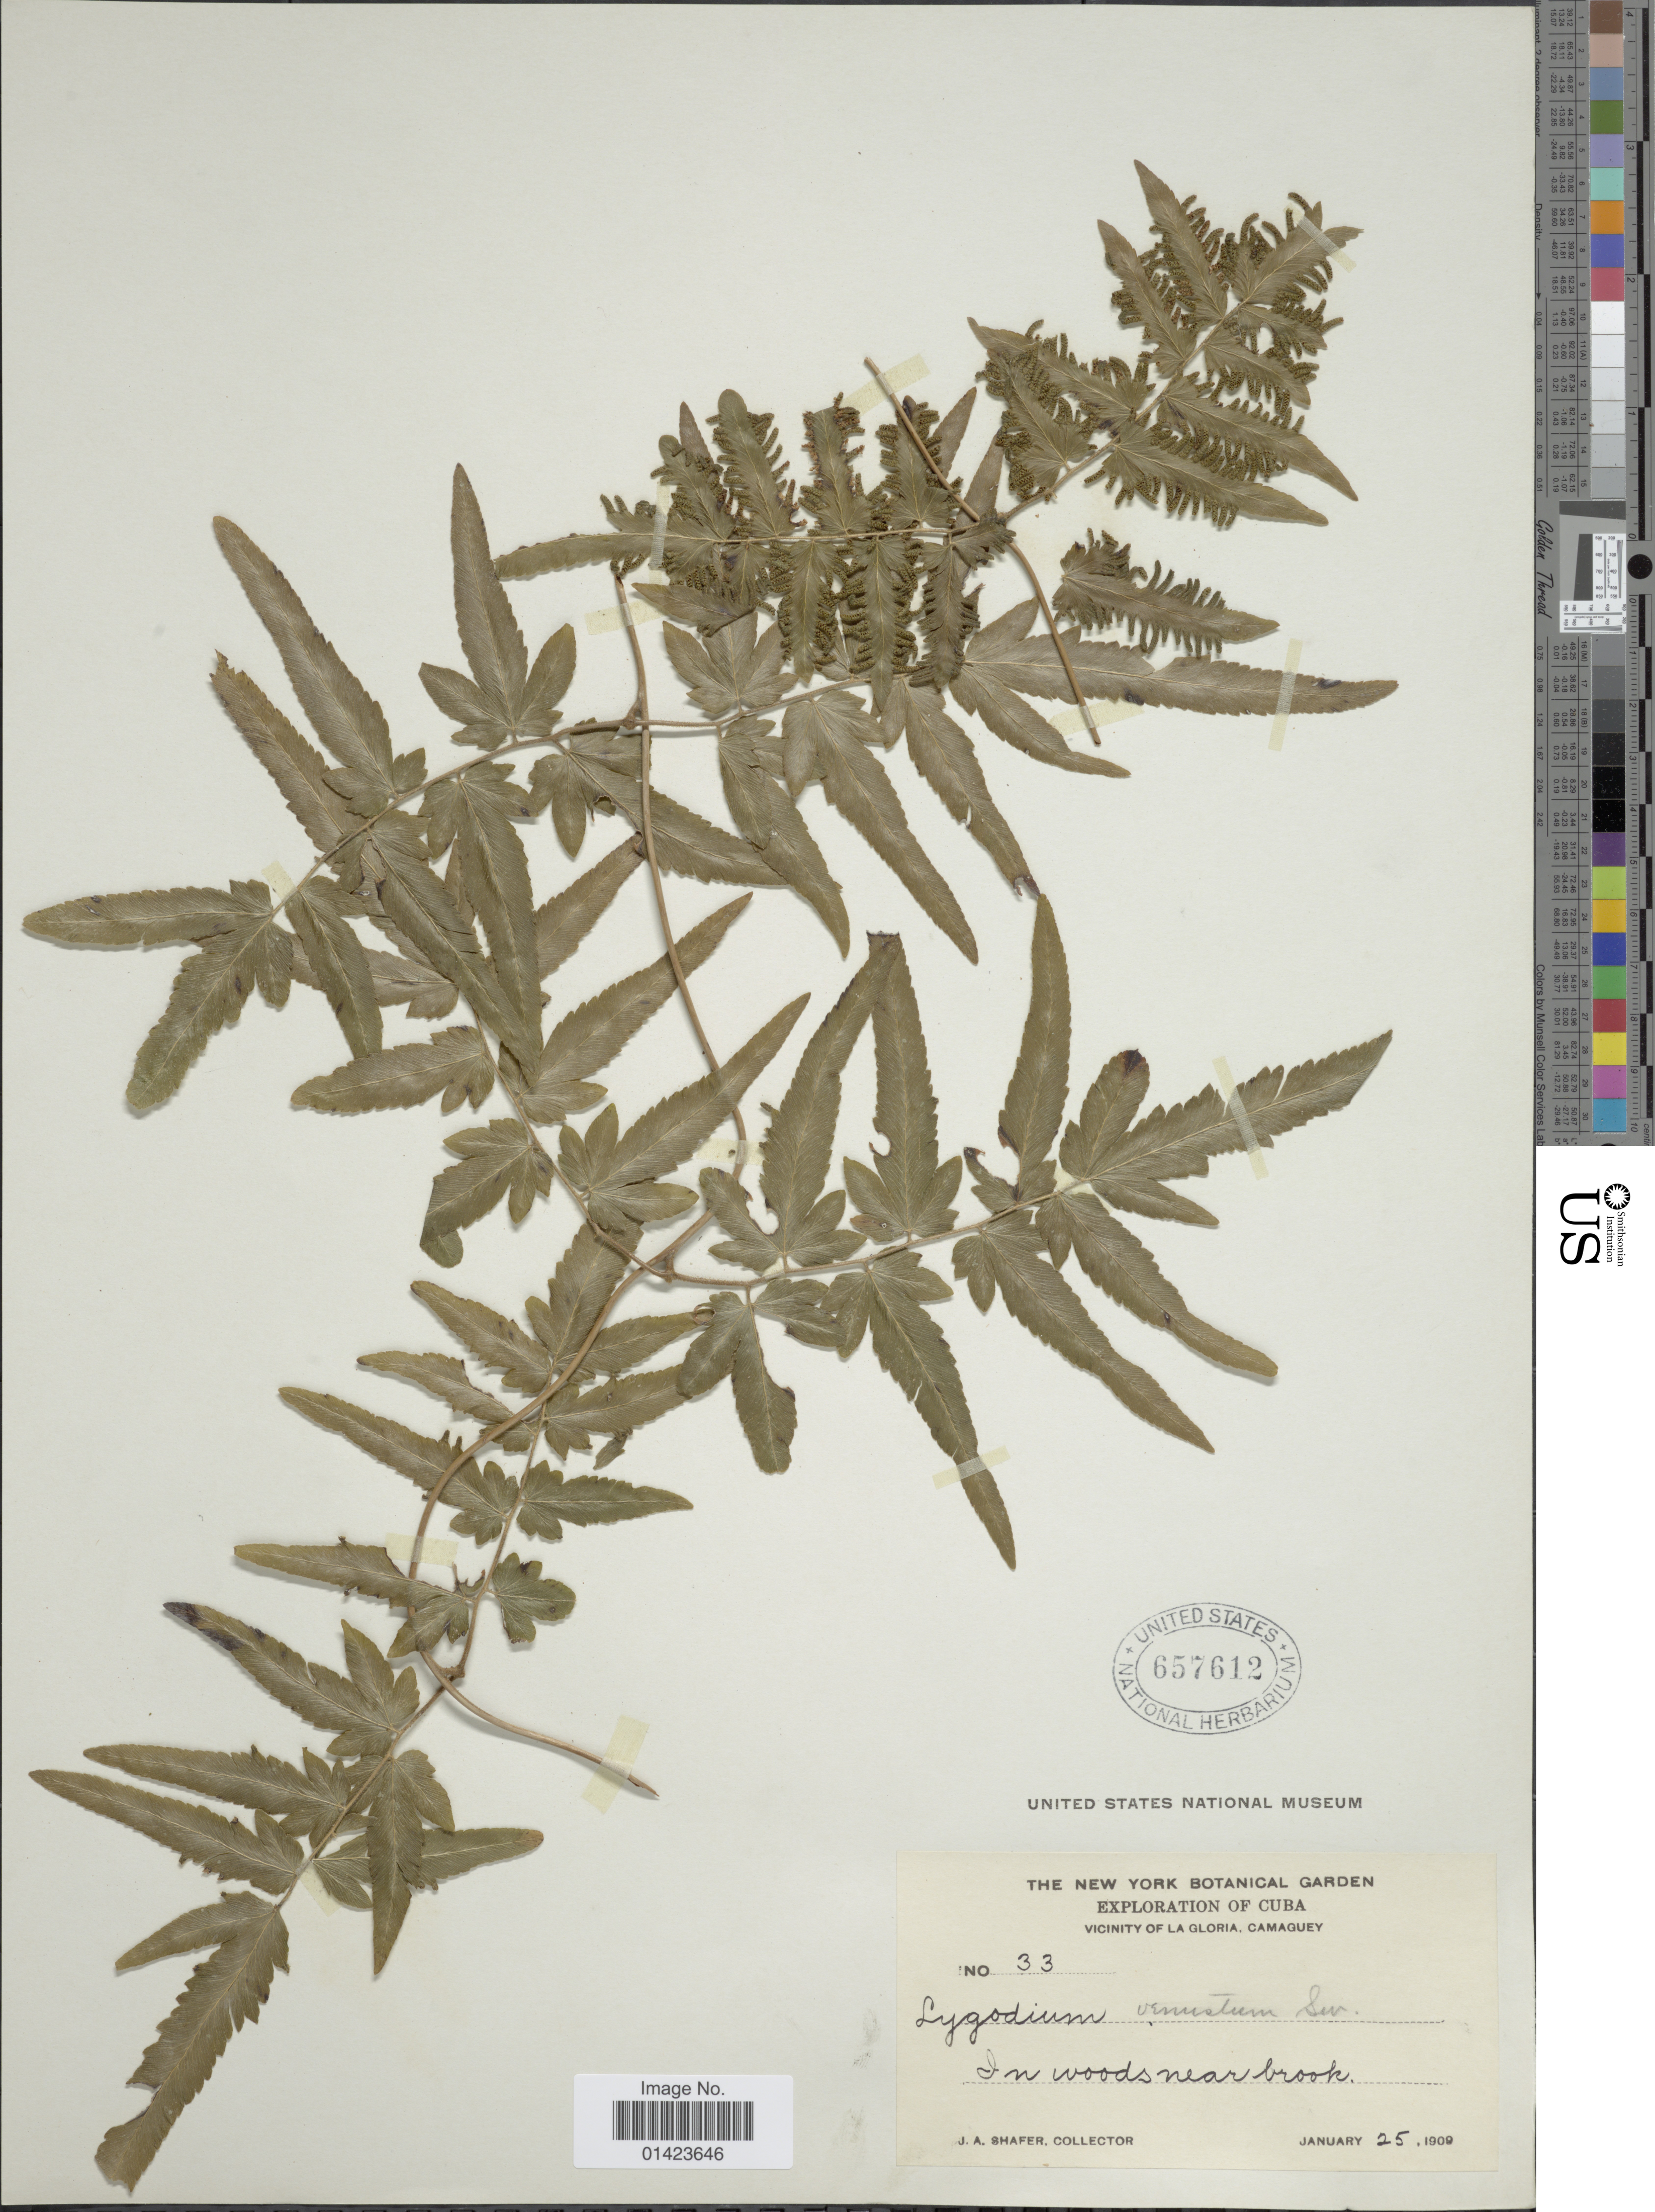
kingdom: Plantae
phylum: Tracheophyta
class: Polypodiopsida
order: Schizaeales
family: Lygodiaceae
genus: Lygodium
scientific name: Lygodium venustum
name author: Sw.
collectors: J. A. Shafer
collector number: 33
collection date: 1909-01-25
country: Cuba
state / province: Camagüey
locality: Vicinity of la Gloria, Camaguey, in woods near brook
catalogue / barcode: US 657612